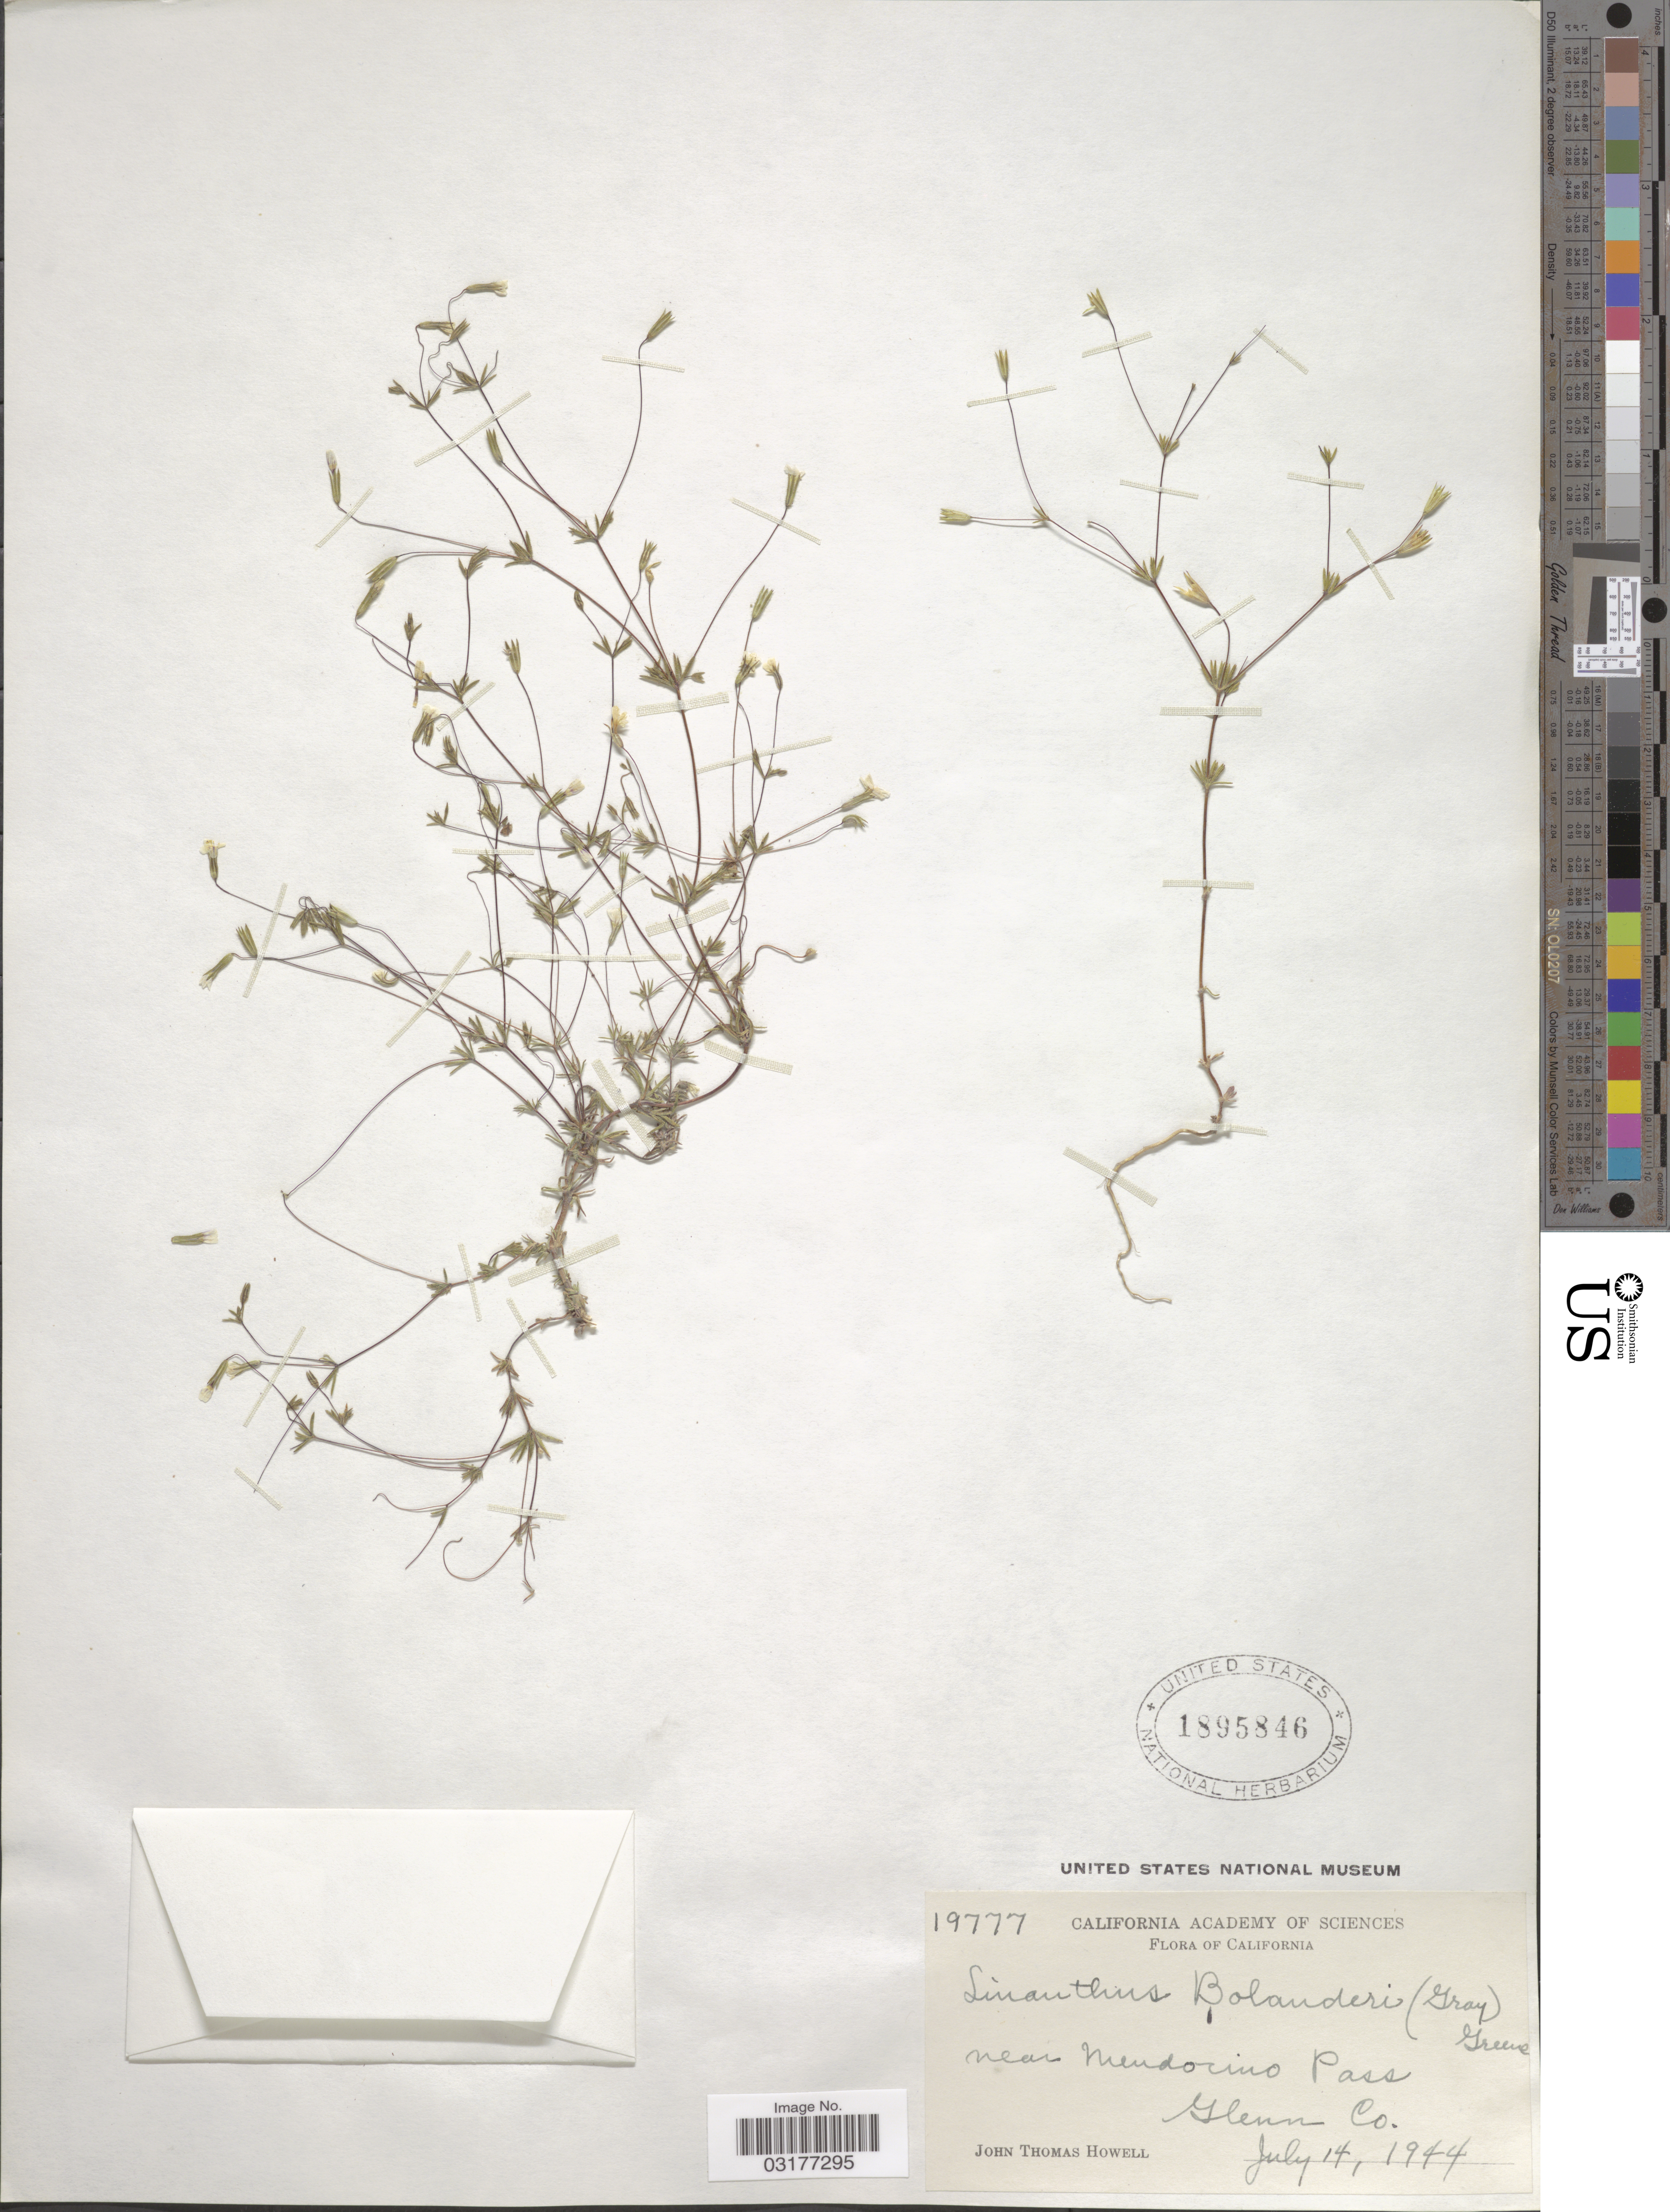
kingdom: Plantae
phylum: Tracheophyta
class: Magnoliopsida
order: Ericales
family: Polemoniaceae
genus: Leptosiphon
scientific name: Leptosiphon bolanderi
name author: (A. Gray) J.M. Porter & L.A. Johnson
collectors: J. T. Howell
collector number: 19777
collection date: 1944-07-14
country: United States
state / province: California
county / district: Mendocino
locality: Near Mendocino Pass. Glenn Co.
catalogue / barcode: US 1895846